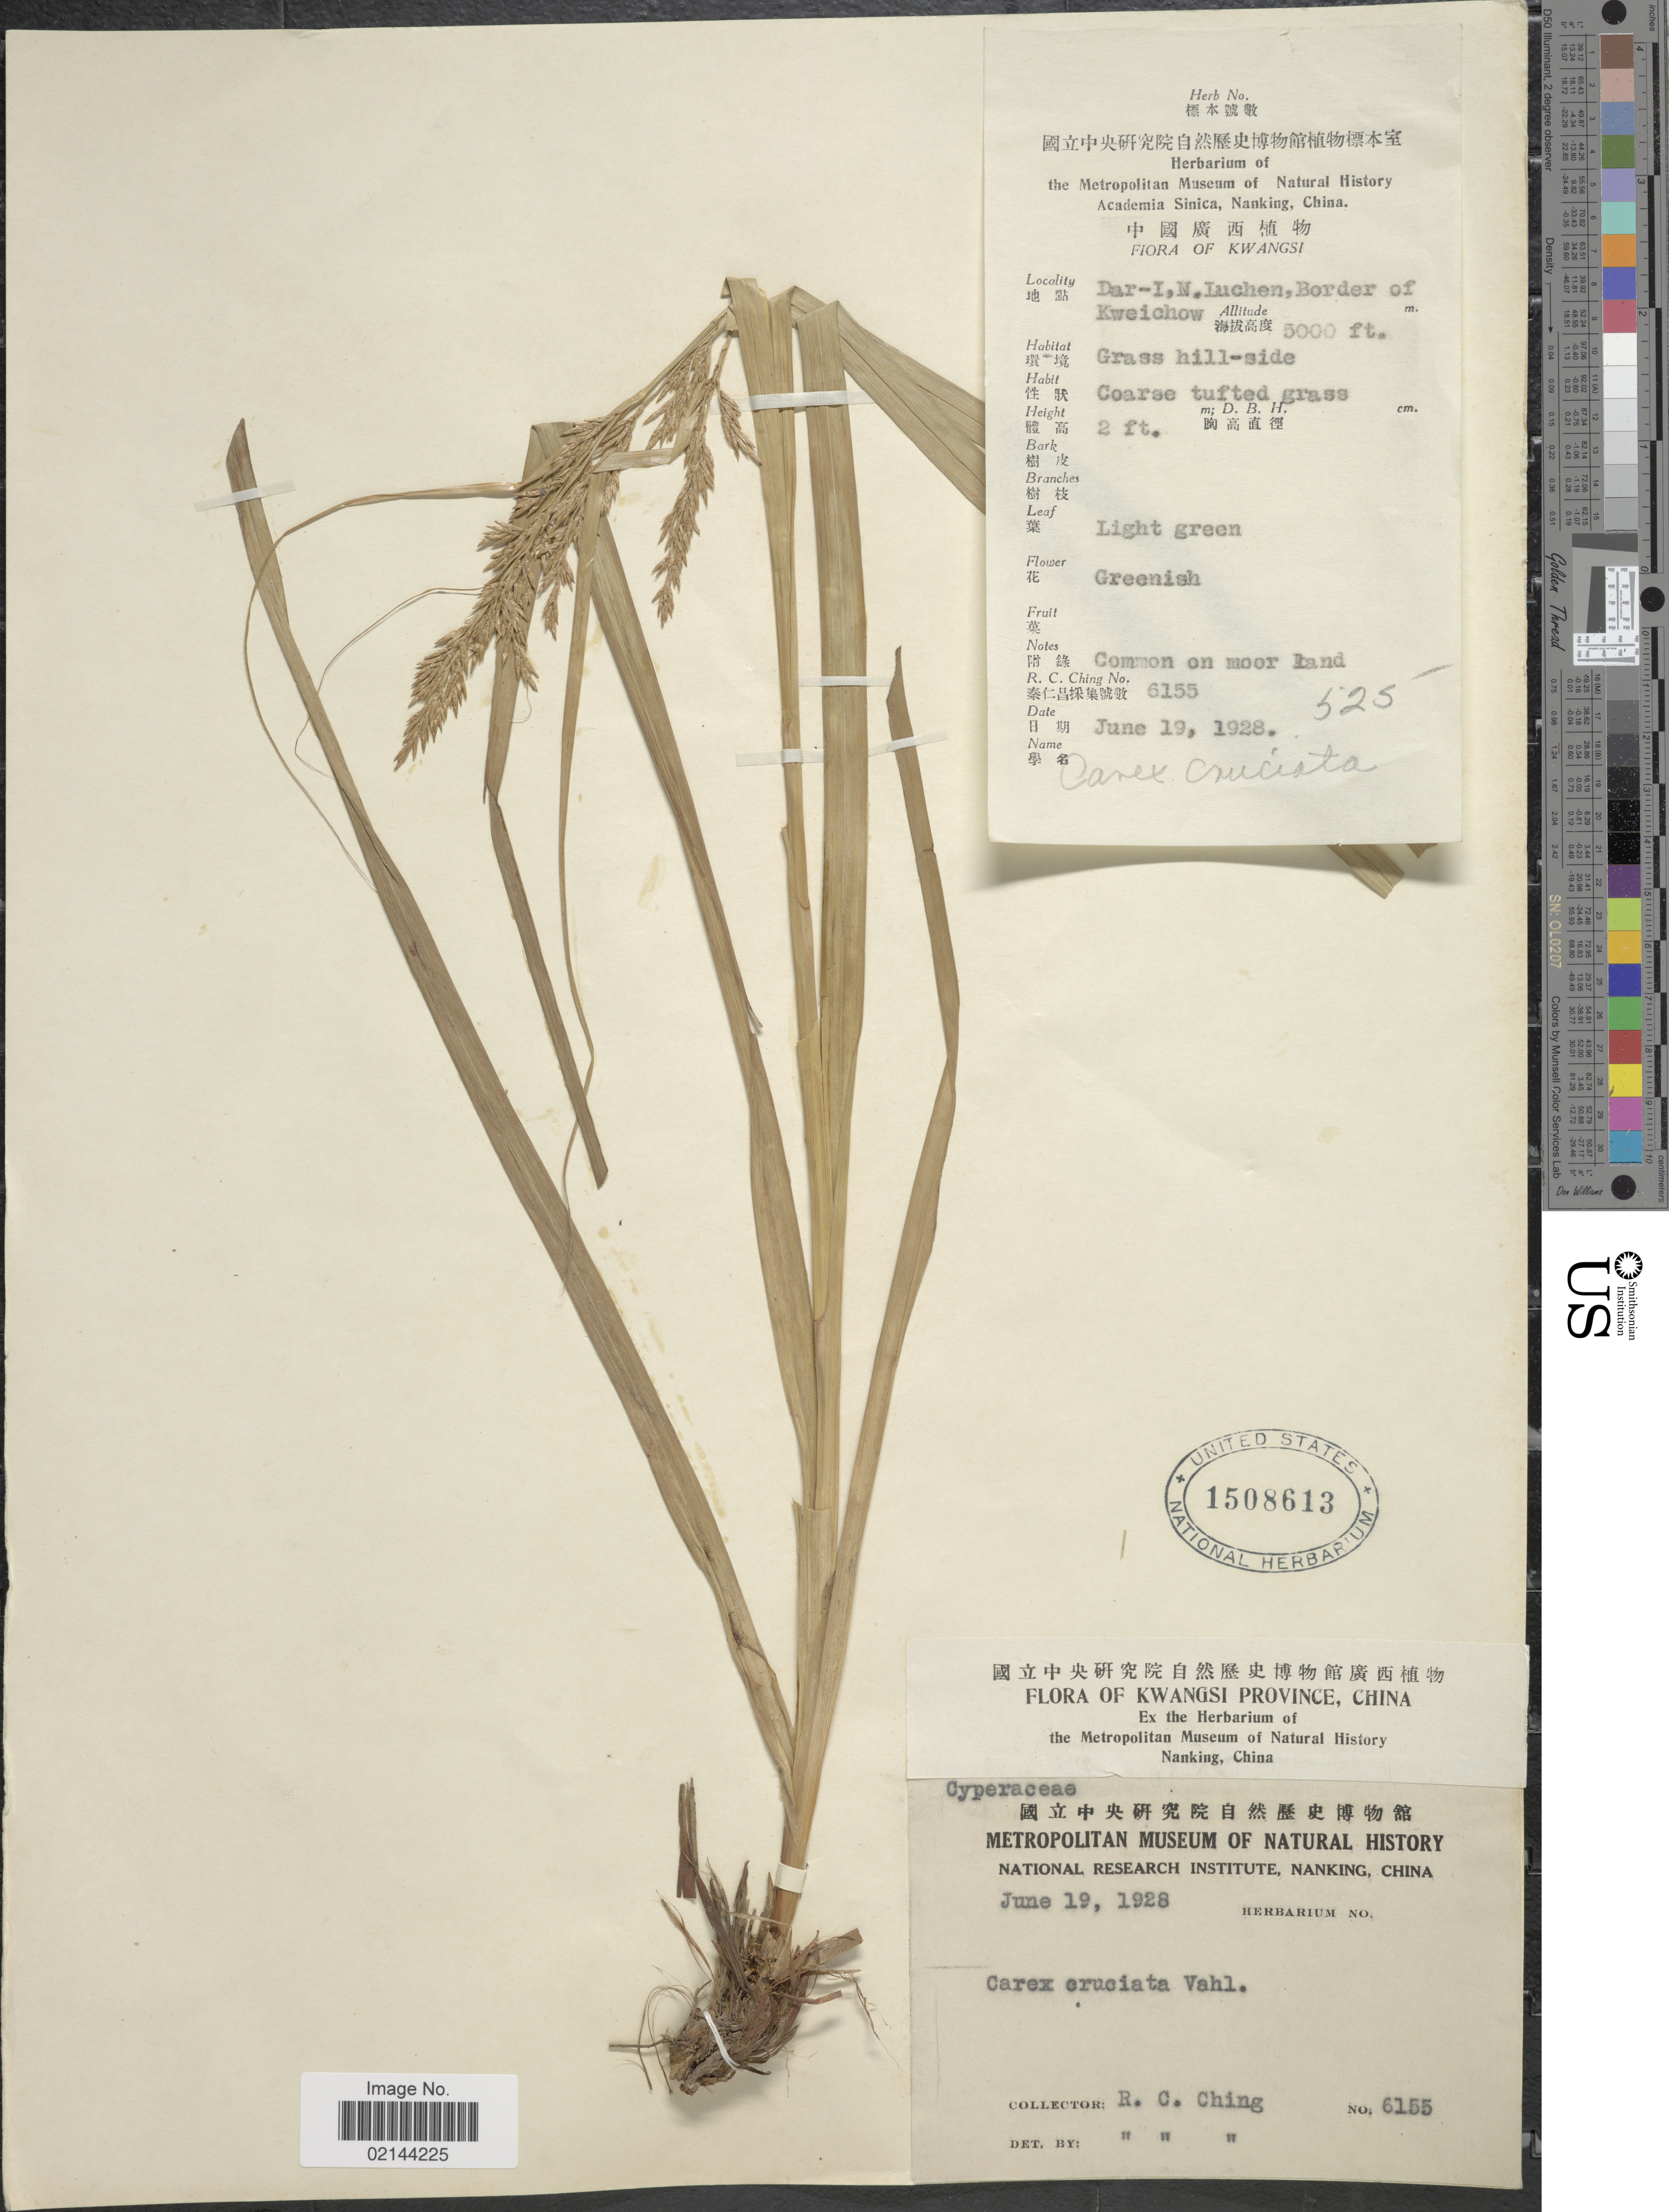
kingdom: Plantae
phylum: Tracheophyta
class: Liliopsida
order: Poales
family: Cyperaceae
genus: Carex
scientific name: Carex cruciata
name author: Wahlenb.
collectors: R. C. Ching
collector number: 6155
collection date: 1928-06-19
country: China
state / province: Guangxi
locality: Kwangsi, Dar-I, N. Luchen, Border of Kweichow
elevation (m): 1524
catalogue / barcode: US 1508613